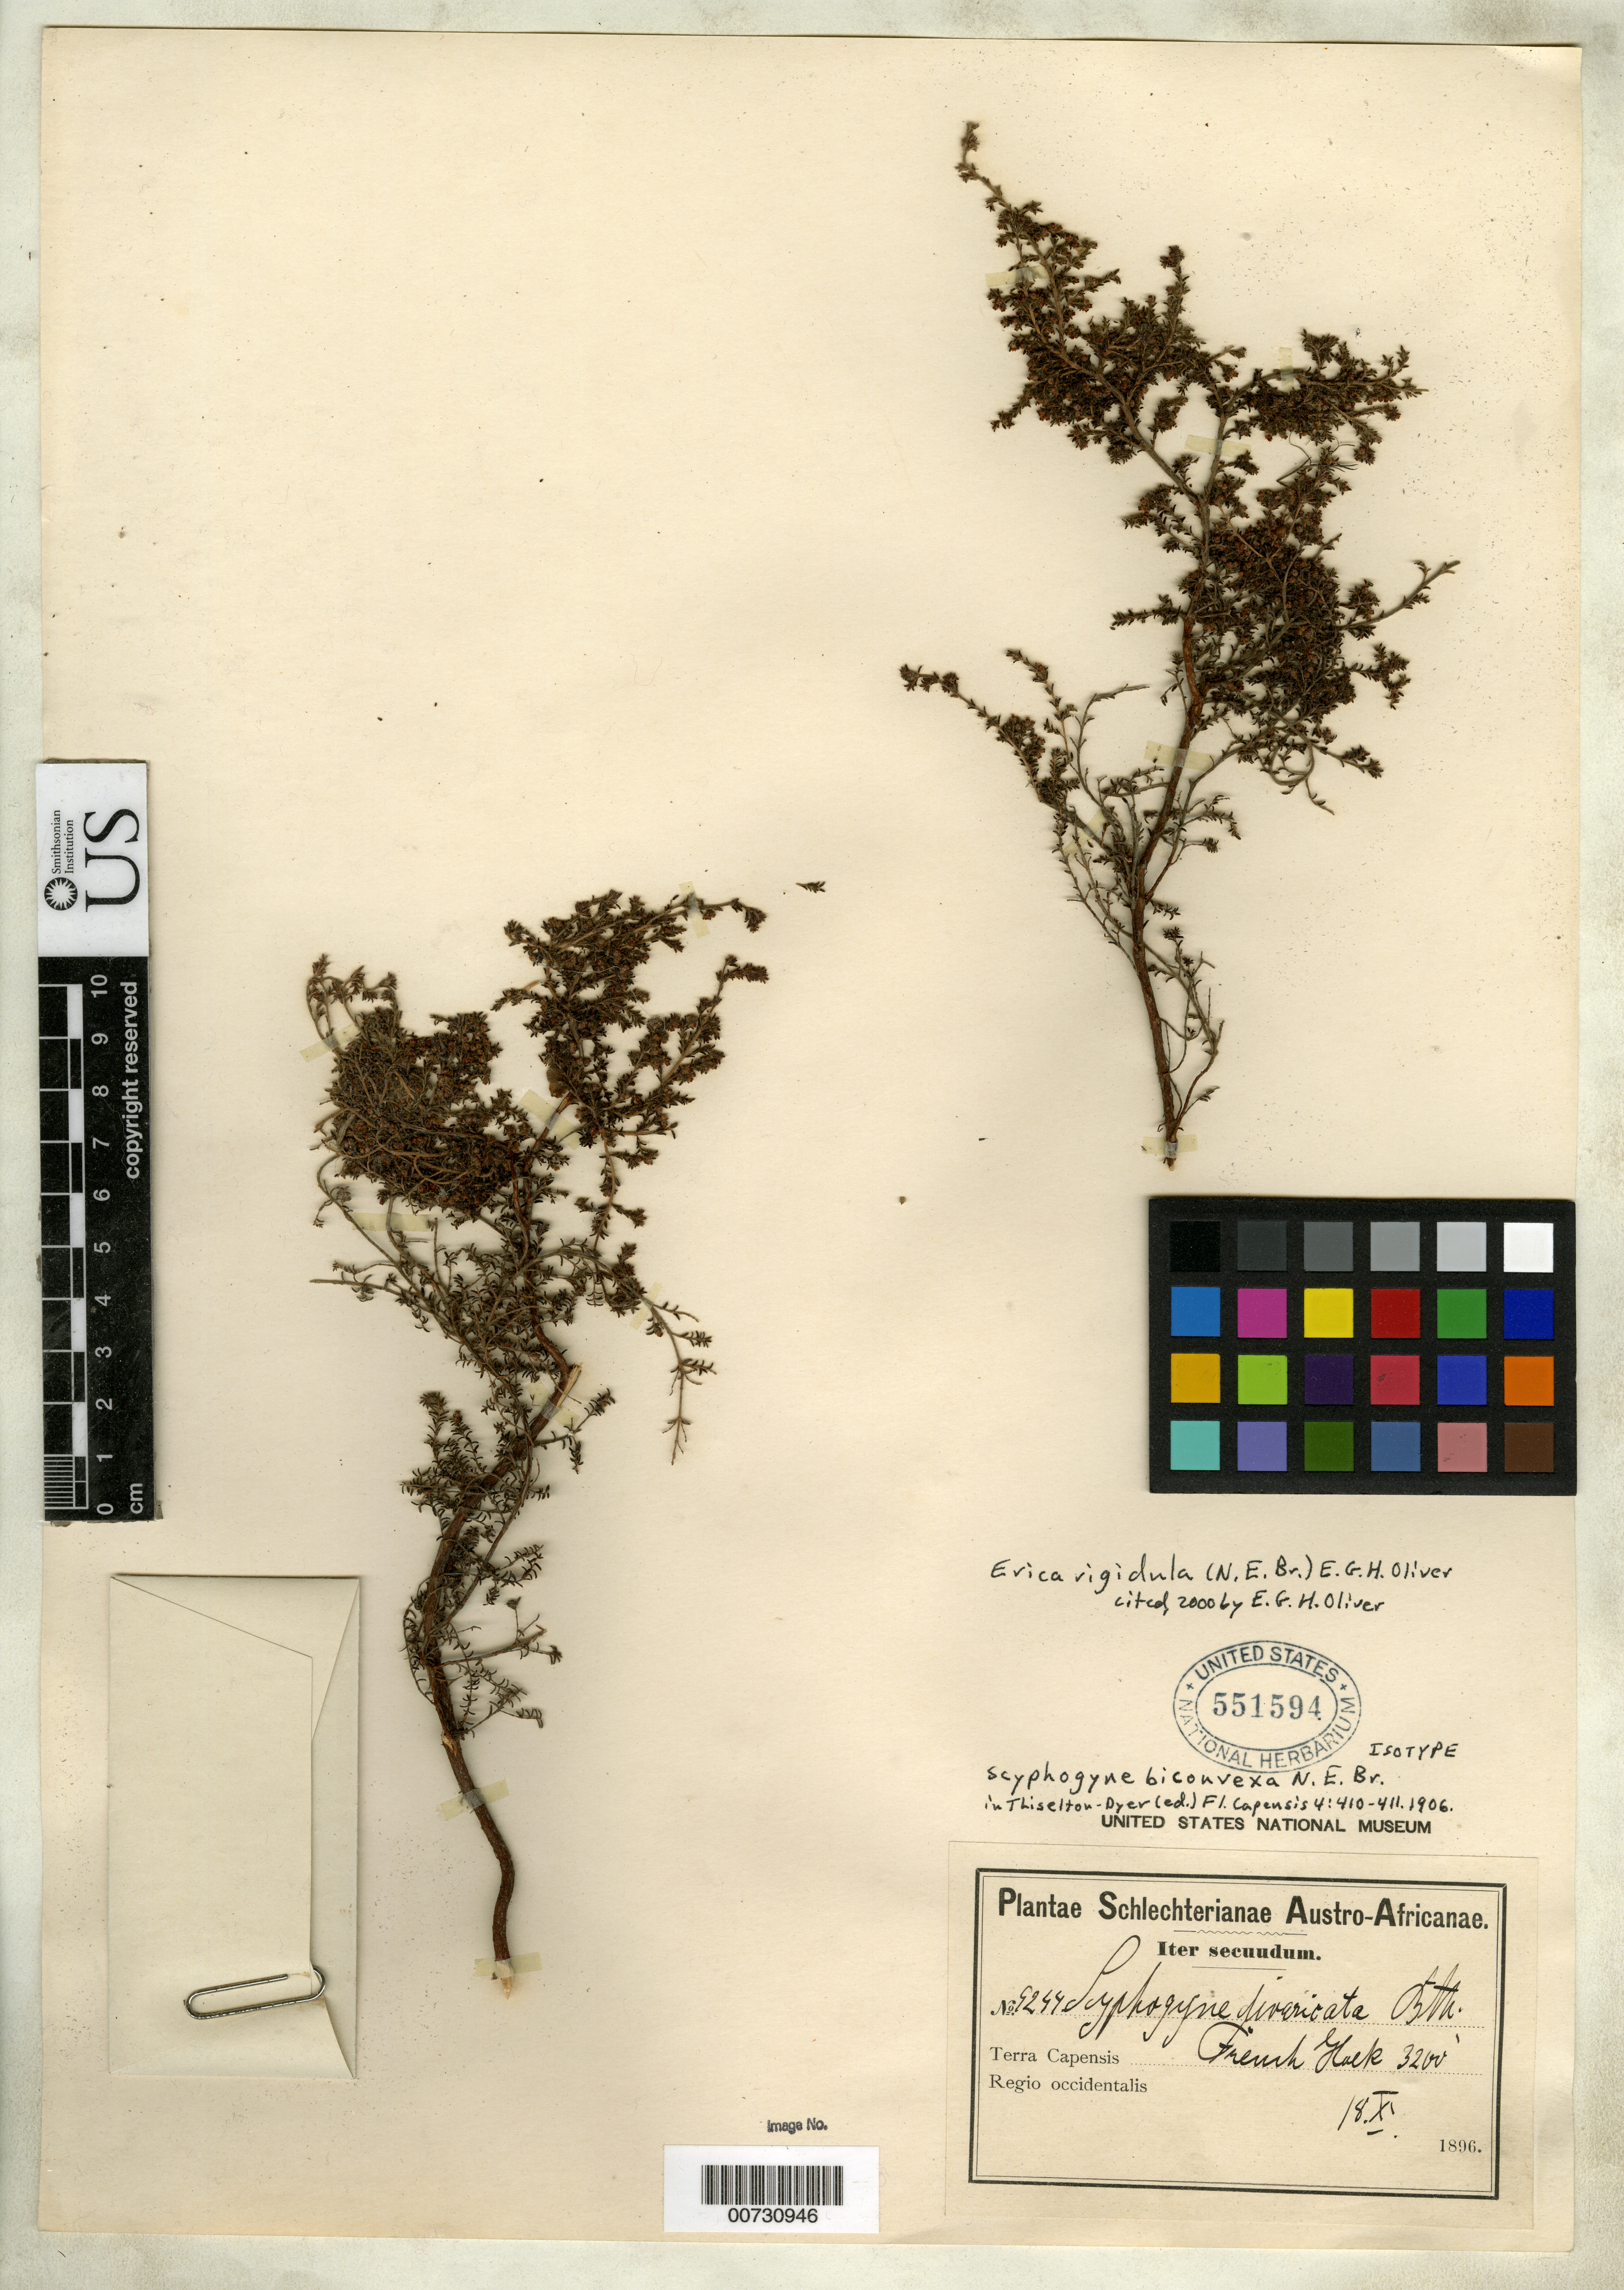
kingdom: Plantae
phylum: Tracheophyta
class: Magnoliopsida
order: Ericales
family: Ericaceae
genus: Scyphogyne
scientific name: Scyphogyne biconvexa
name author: N.E. Br. in Dyer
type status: Isotype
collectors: F. R. R. Schlechter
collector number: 9244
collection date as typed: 18 Nov 1896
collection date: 1896-11-18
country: South Africa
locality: Terra Capensis, French Hoek, regio occidentalis.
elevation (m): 975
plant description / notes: Collection (but not US sheet) cited 2000 by E.G.H. Oliver, Contr. Bolus Herb. 19: 437.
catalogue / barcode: US 551594